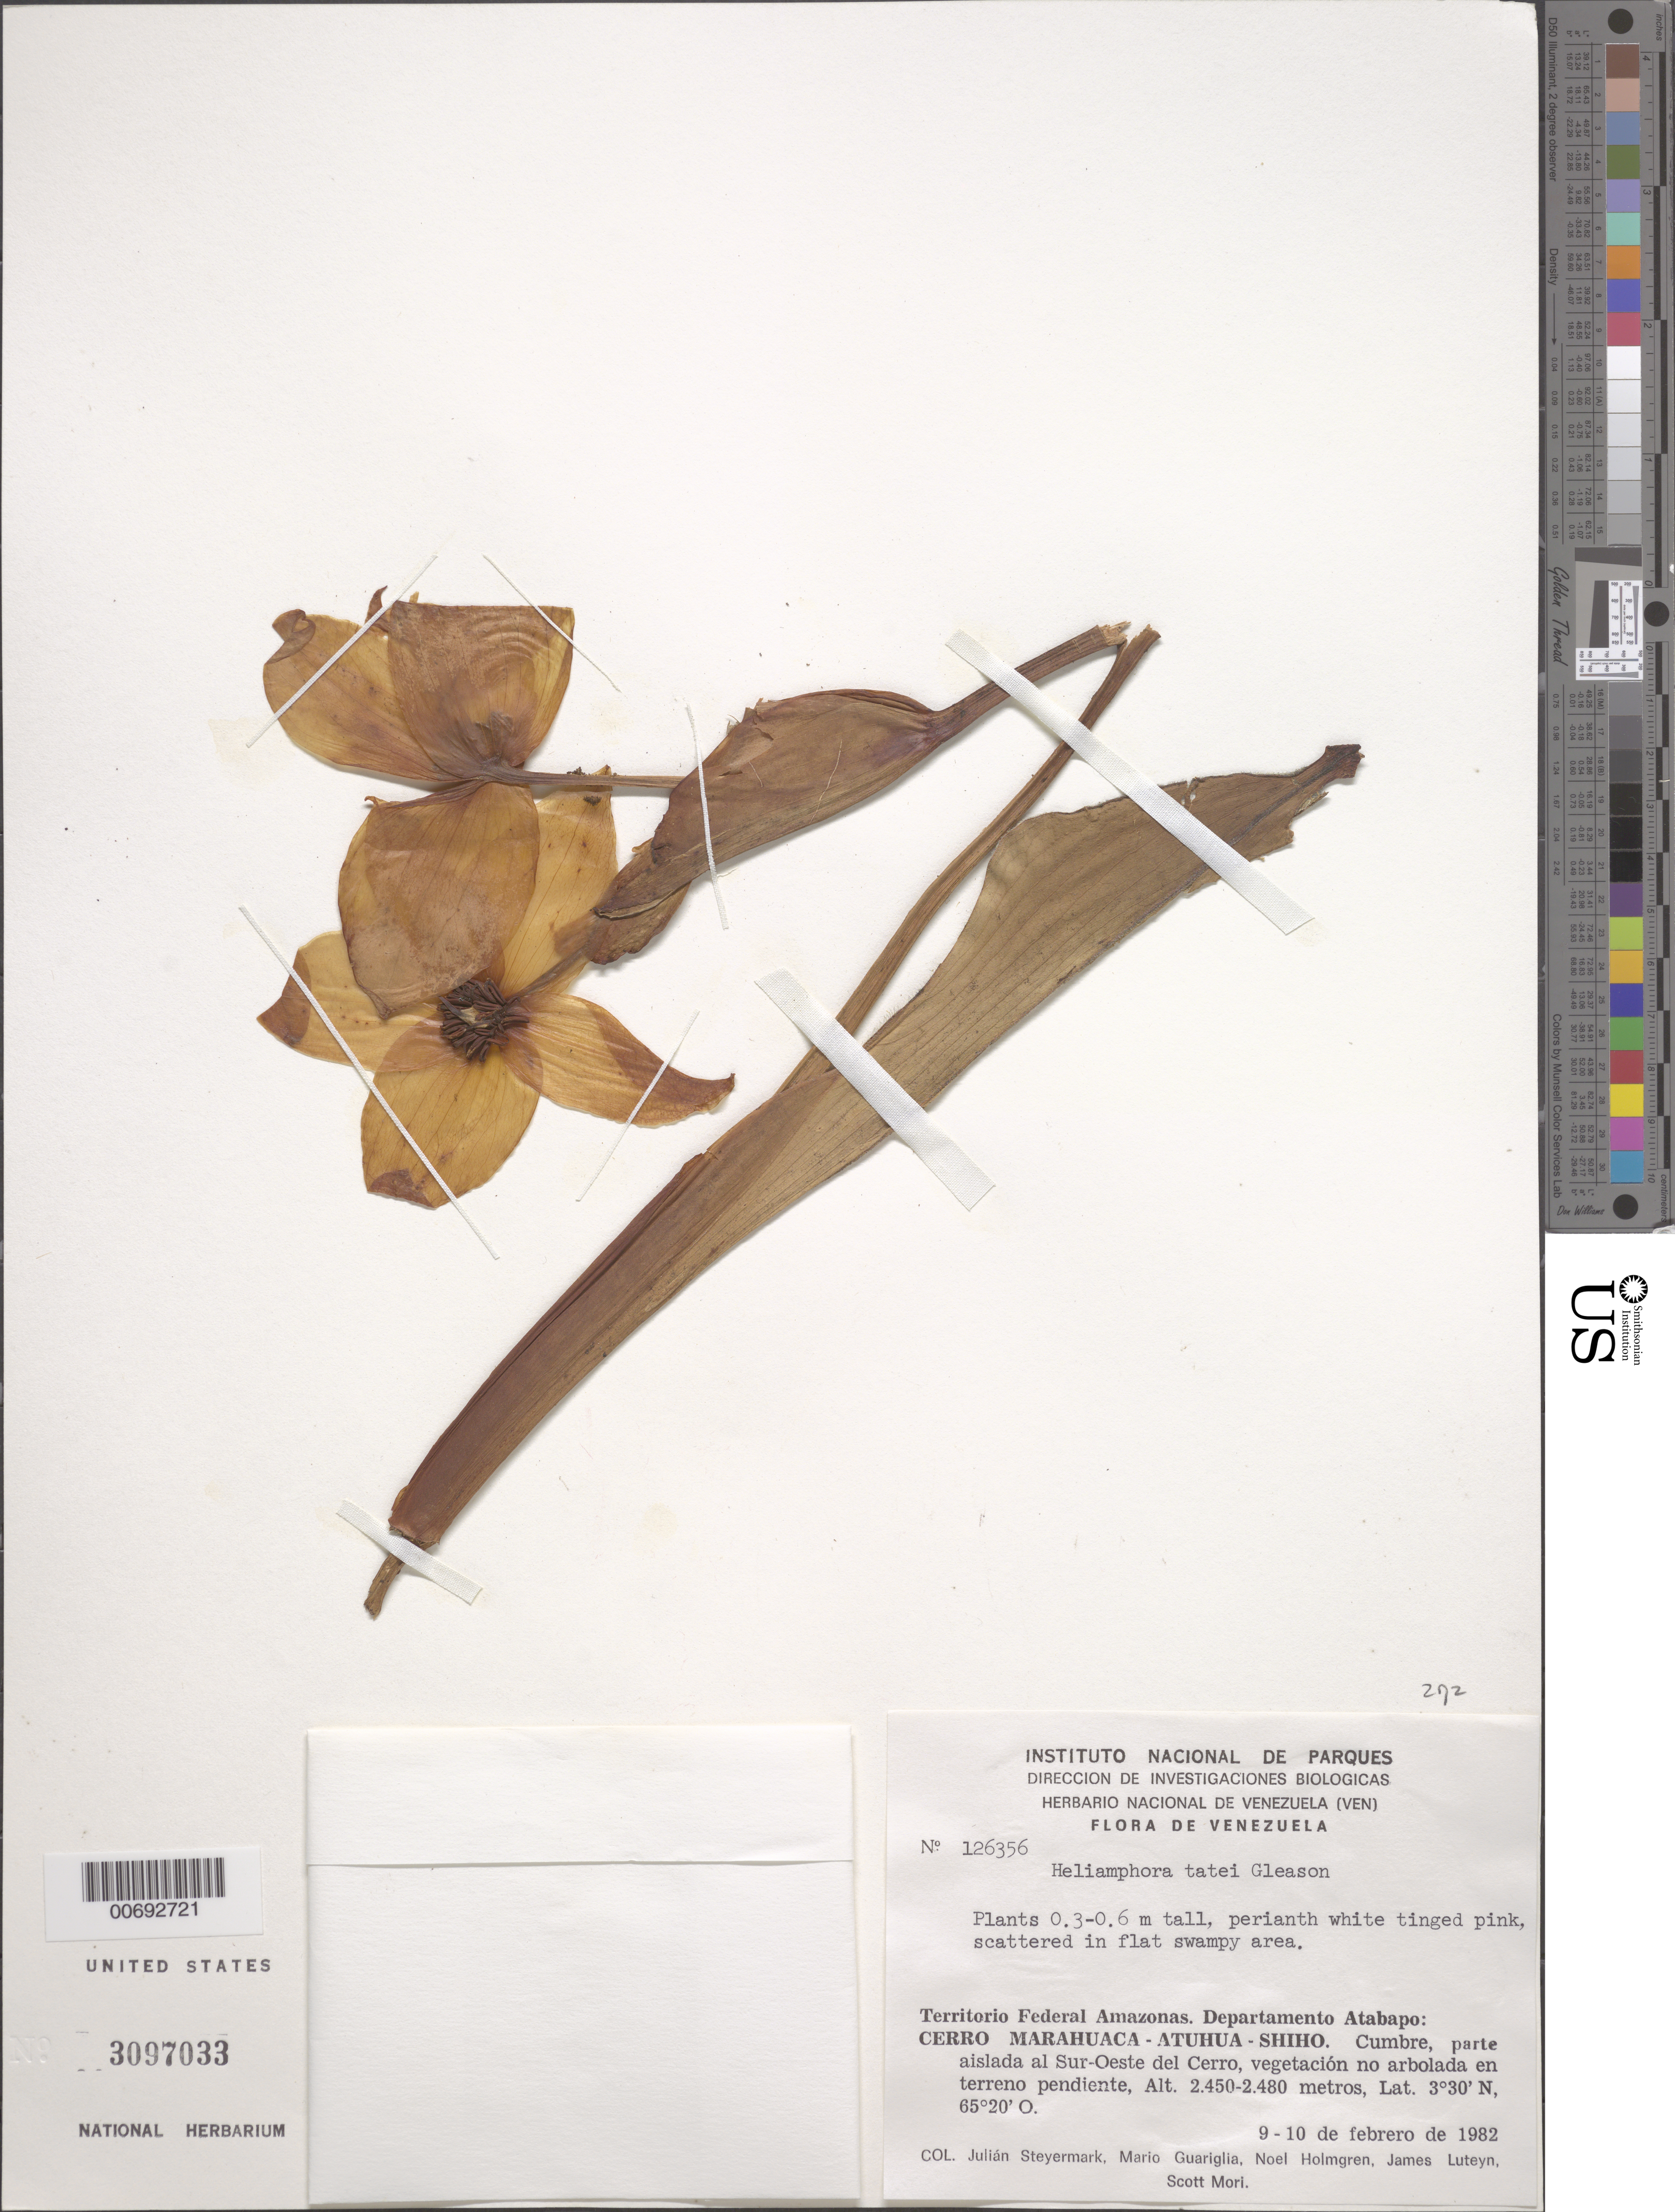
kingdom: Plantae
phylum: Tracheophyta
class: Magnoliopsida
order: Ericales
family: Sarraceniaceae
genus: Heliamphora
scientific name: Heliamphora tatei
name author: (Maguire) Steyerm.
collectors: J. Steyermark, M. Guariglia, N. H. Holmgren, J. L. Luteyn & S. Mori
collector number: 126356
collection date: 1982-02-09/1982-02-10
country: Venezuela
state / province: Amazonas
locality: Territorio Federal Amazonas. Departamento Atabapo: Cerro Marahuaca-Atuhua-Shiho. Cumbre, parte aislada al Sur-Oeste del Cerro.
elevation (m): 2450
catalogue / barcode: US 3097033